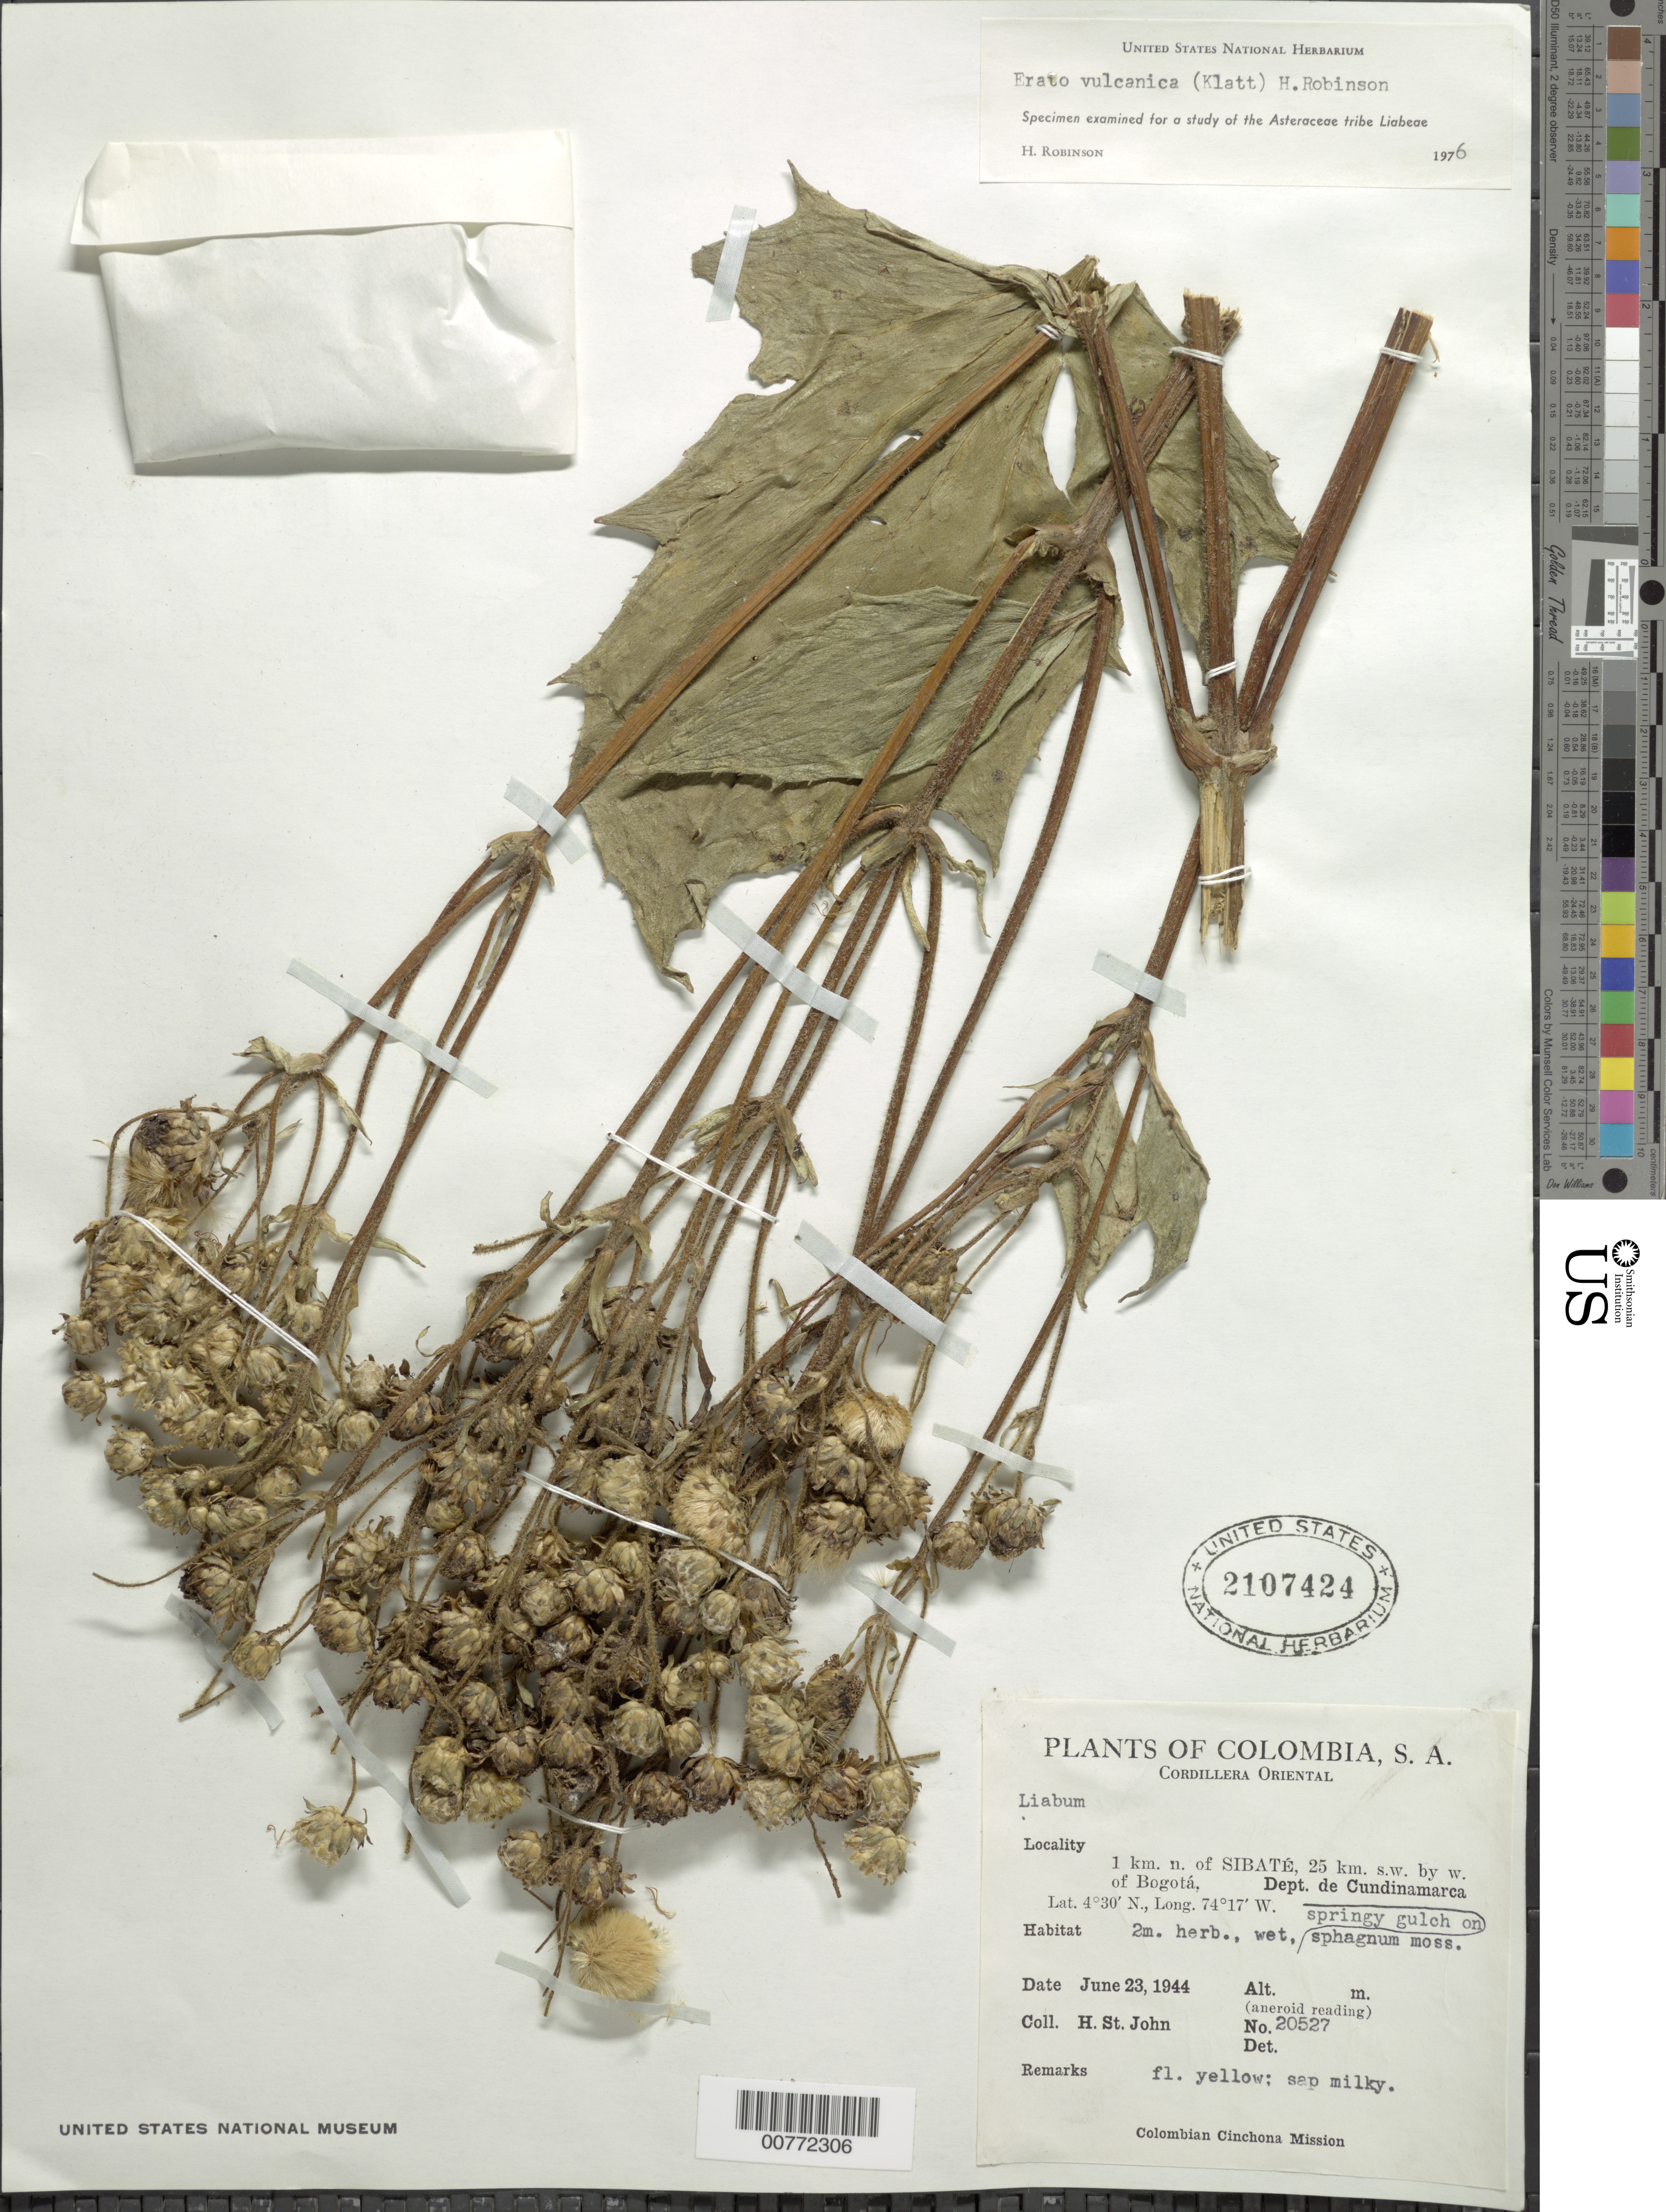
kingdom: Plantae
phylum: Tracheophyta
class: Magnoliopsida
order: Asterales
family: Asteraceae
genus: Erato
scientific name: Erato vulcanica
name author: (Klatt) H. Rob.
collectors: H. St. John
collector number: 20527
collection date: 1944-06-23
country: Colombia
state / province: Cundinamarca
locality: Cordillera Oriental, 1 km. n. of Sibate, 25 km s.w. by w. of Bogota, Dept. de Cundinamarca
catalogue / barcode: US 2107424